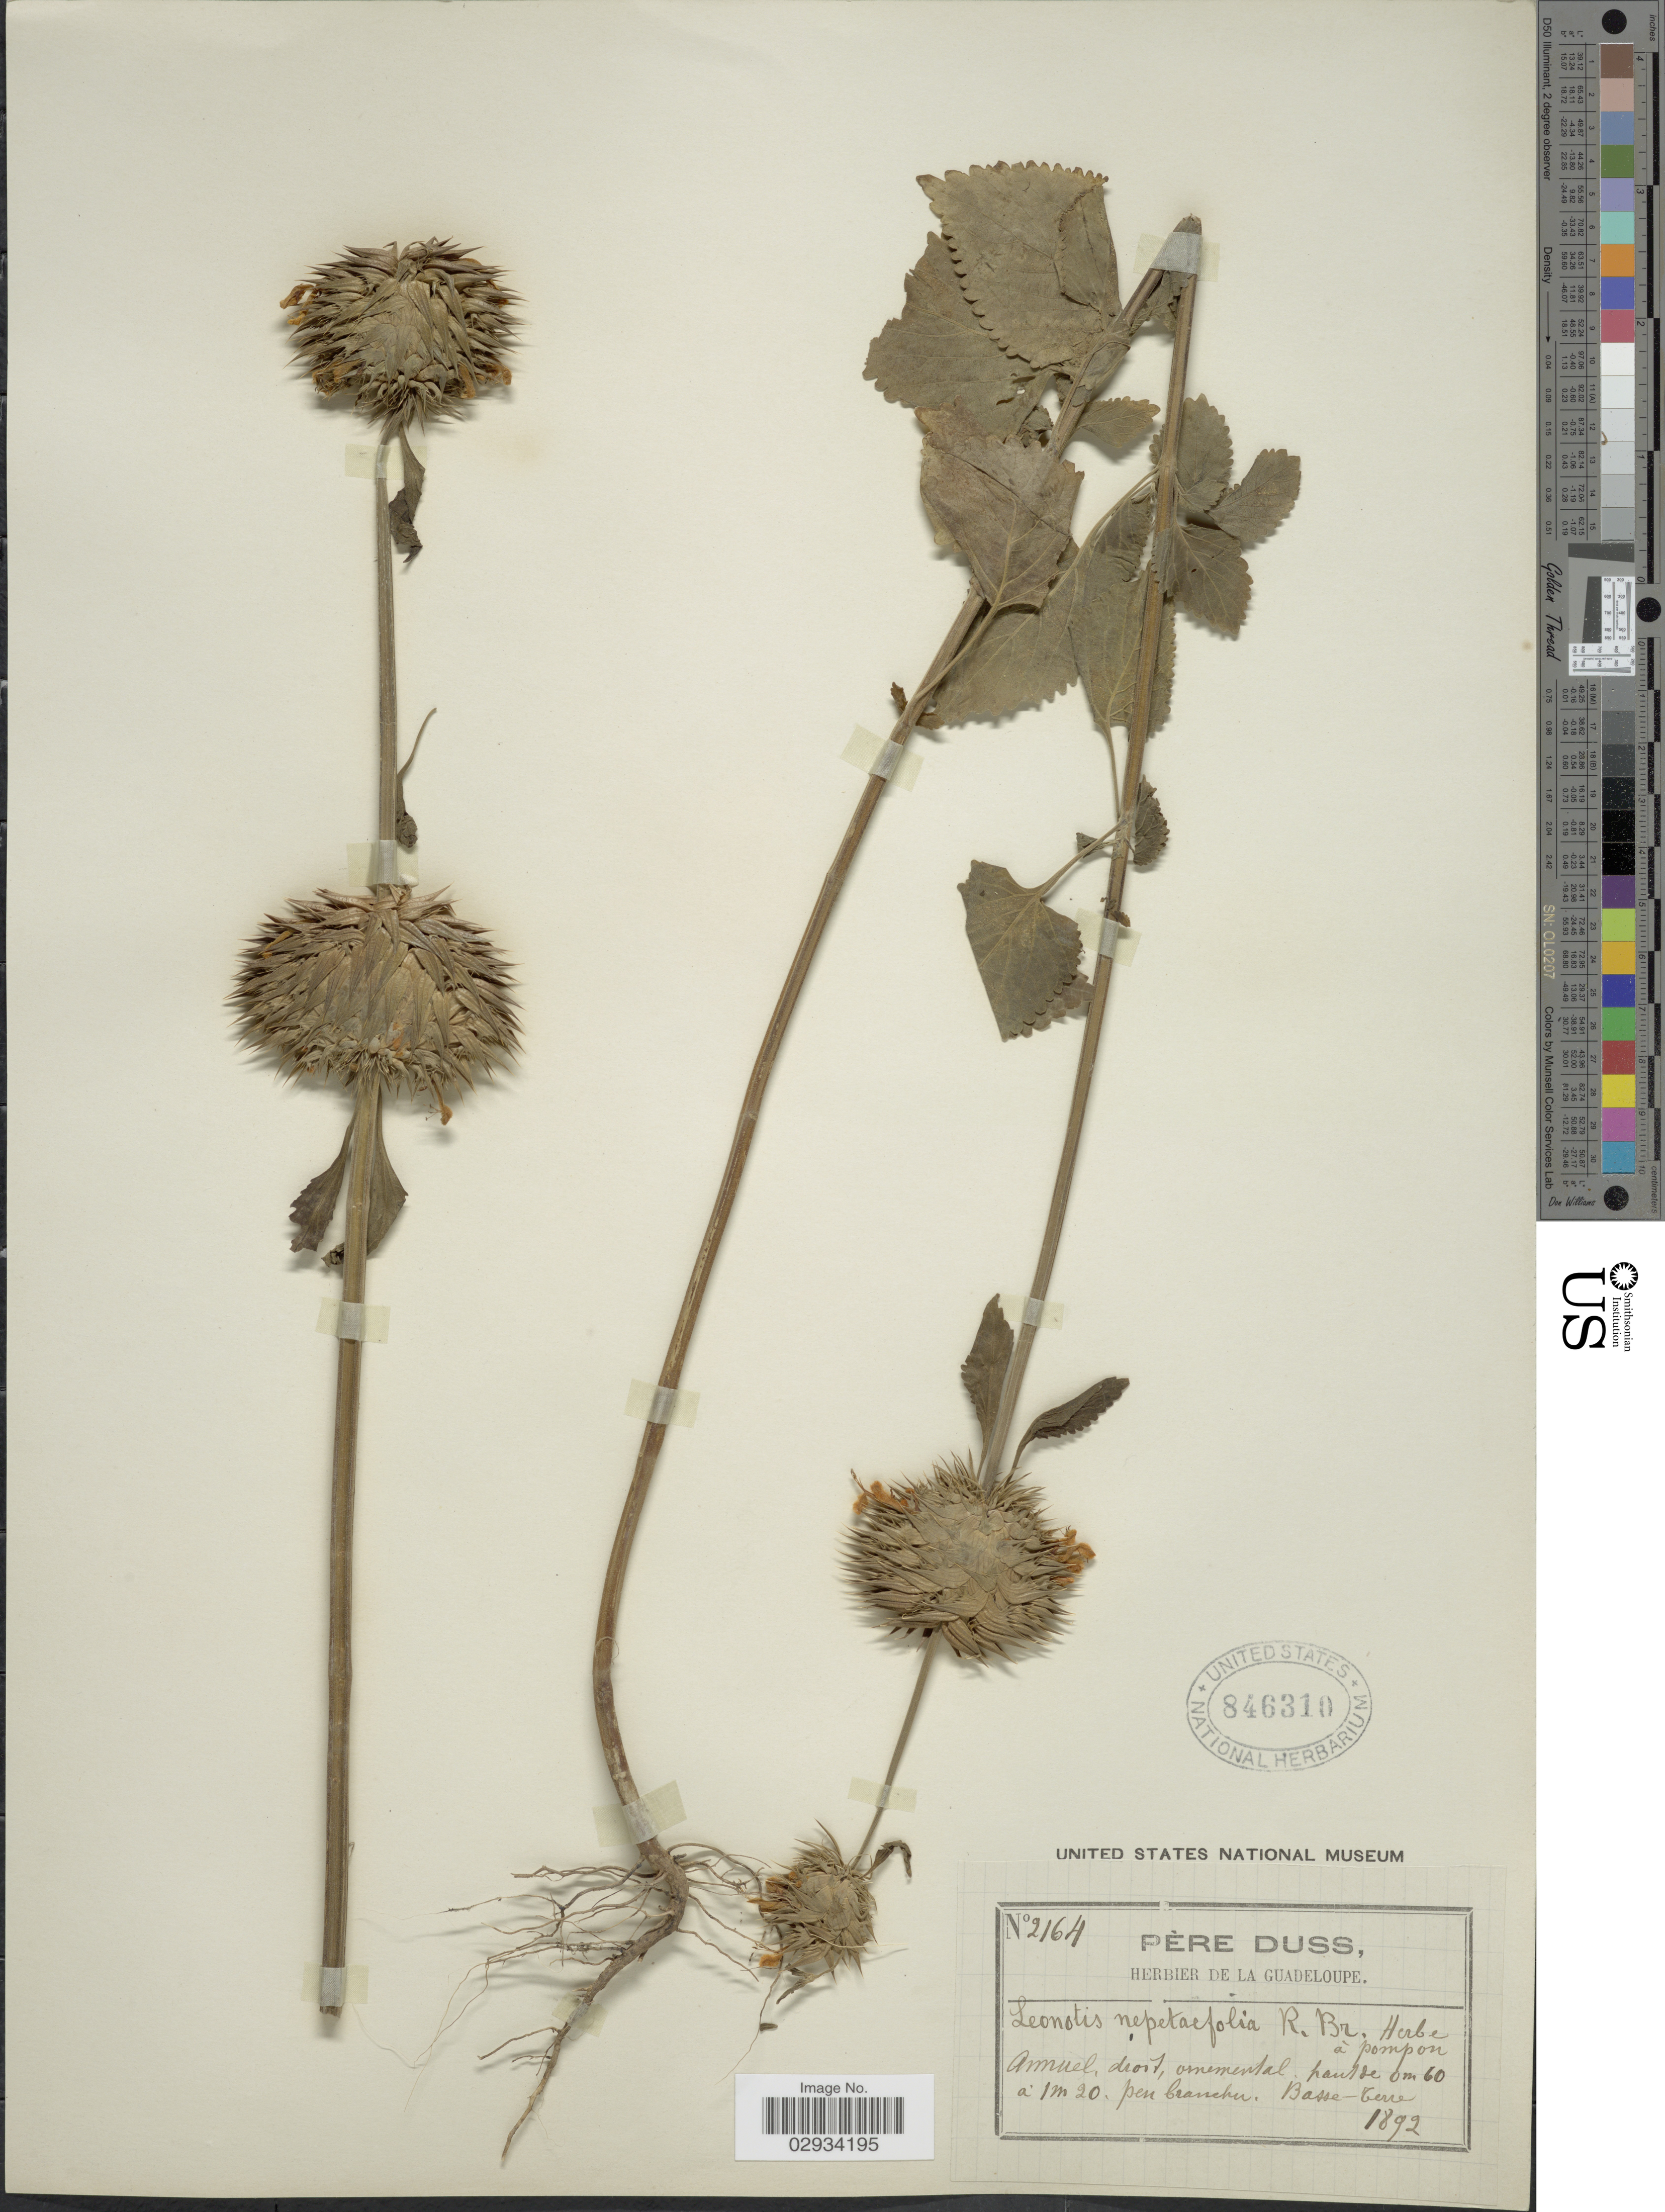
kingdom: Plantae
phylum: Tracheophyta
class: Magnoliopsida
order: Lamiales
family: Lamiaceae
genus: Leonotis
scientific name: Leonotis nepetifolia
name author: (L.) R. Br.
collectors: Père Duss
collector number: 2164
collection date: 1892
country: Guadeloupe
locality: Basse-Terre.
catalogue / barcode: US 846310